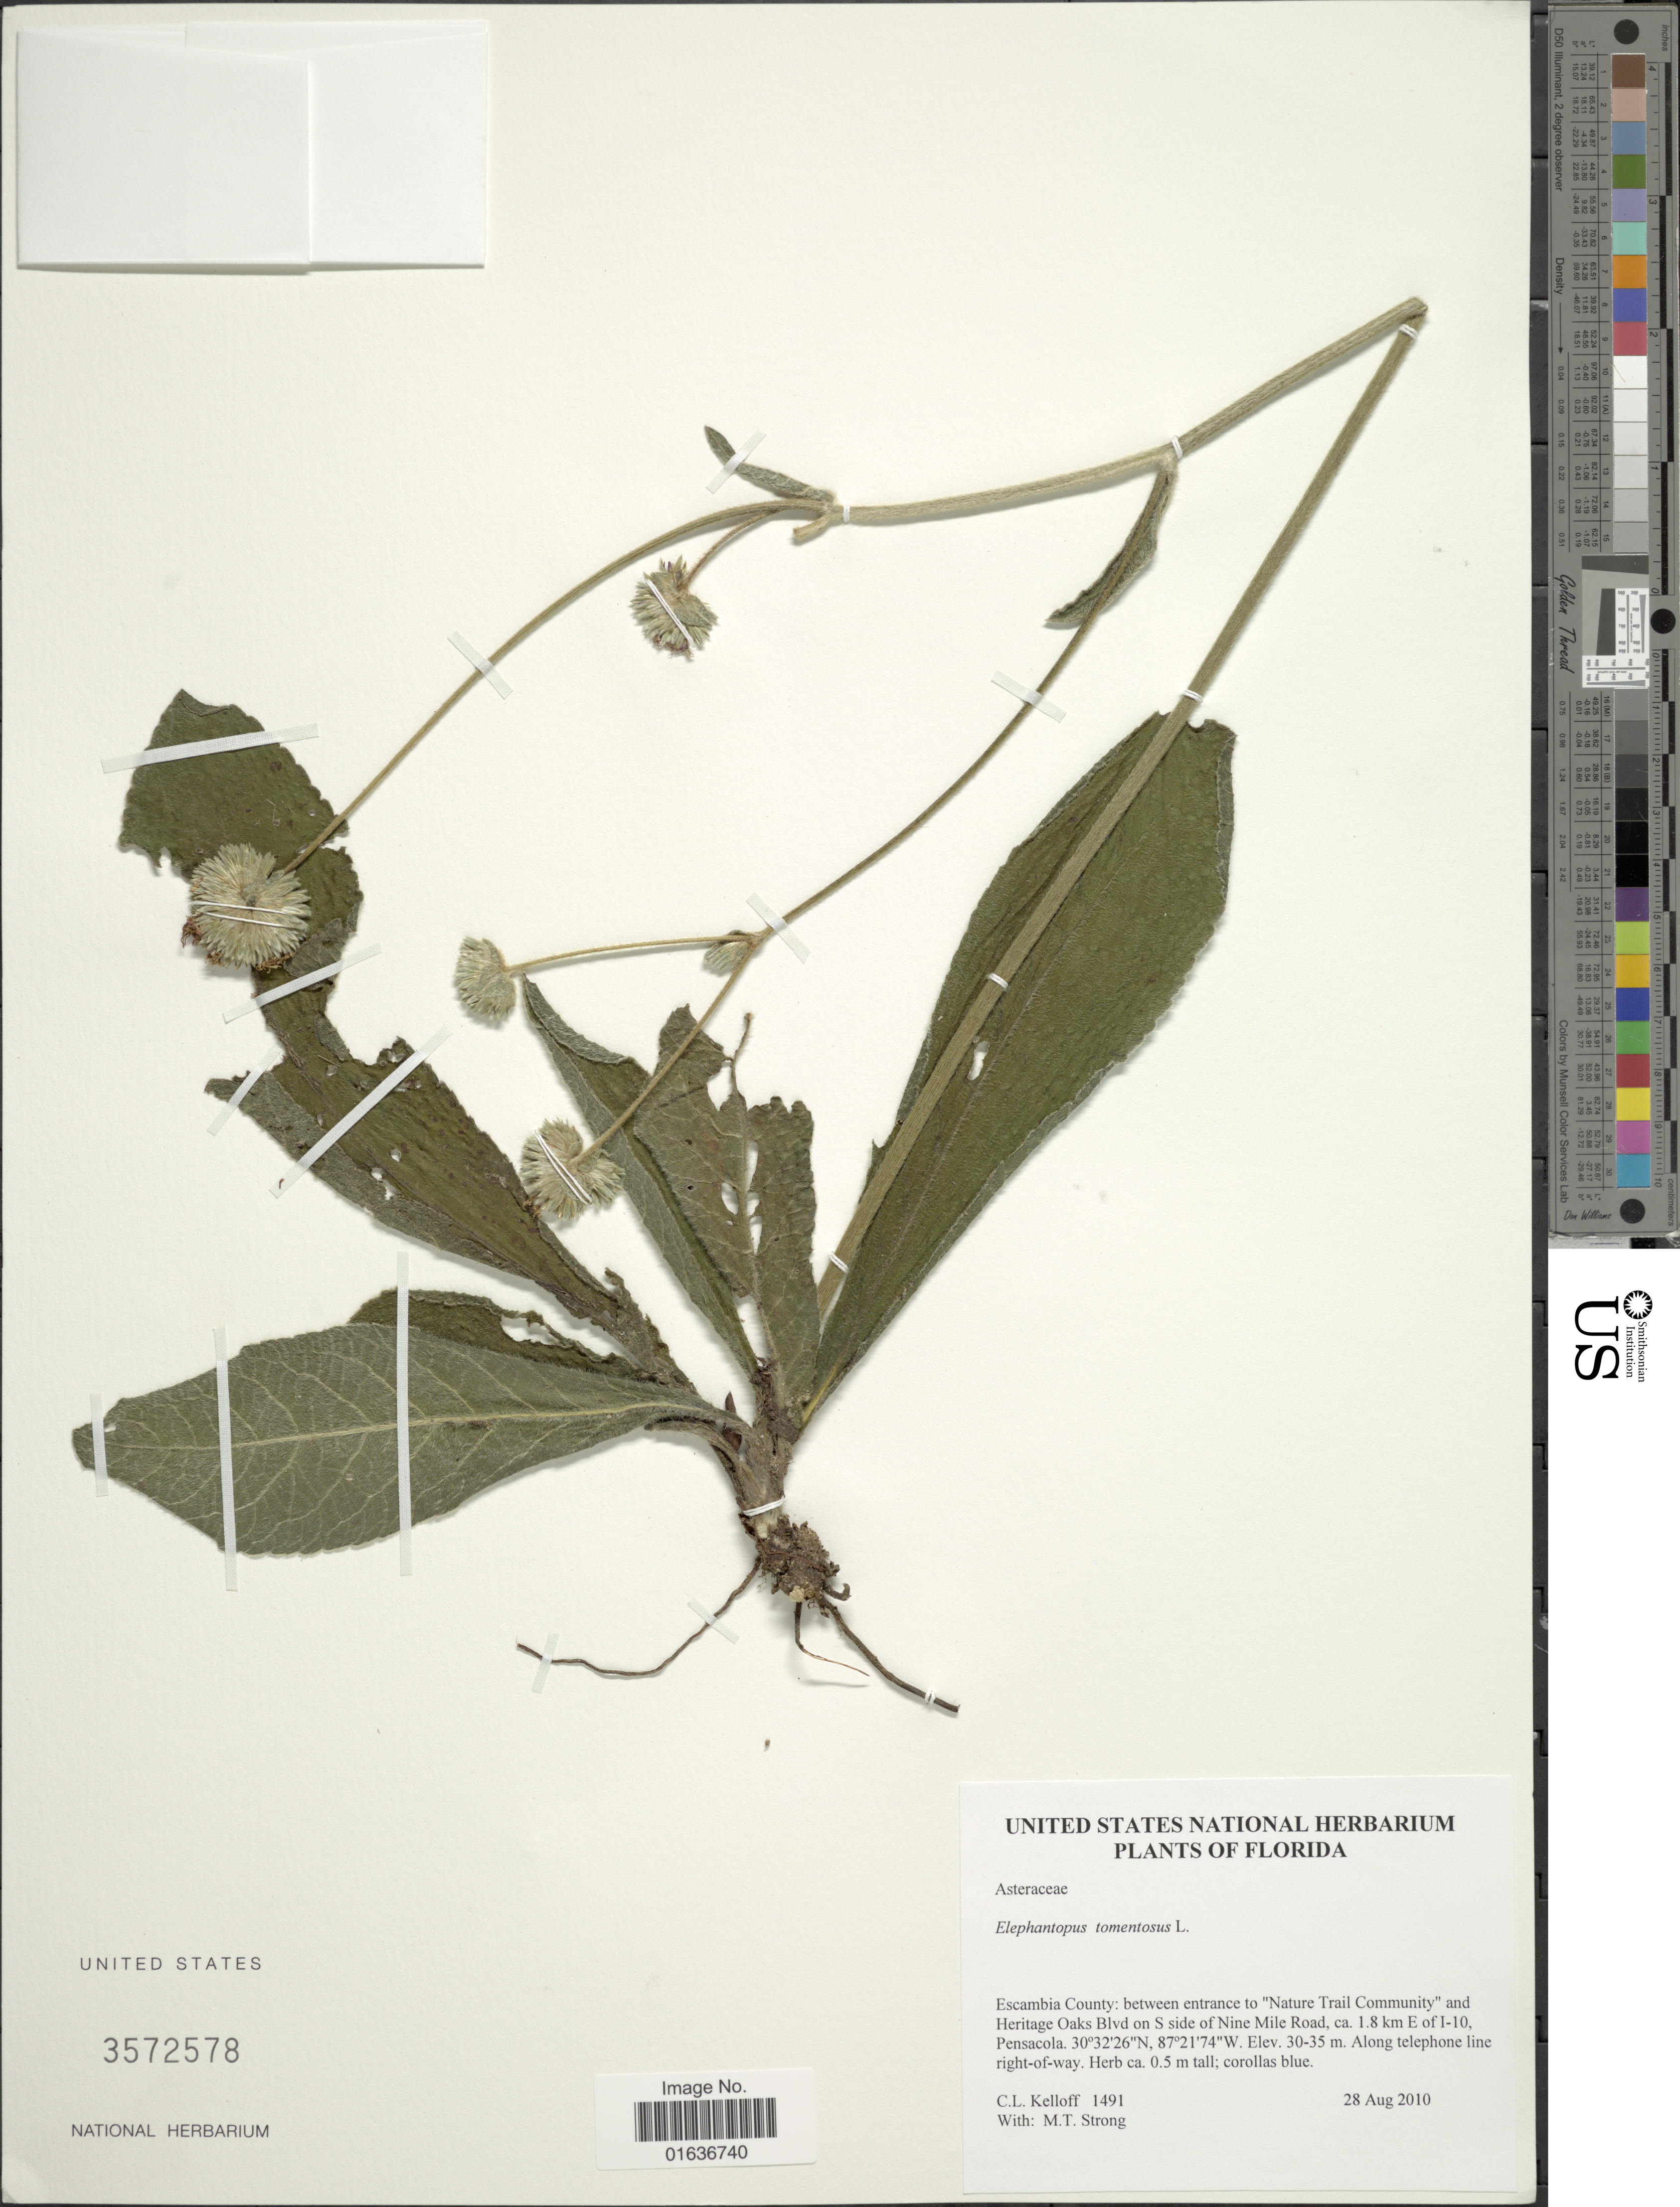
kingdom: Plantae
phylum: Tracheophyta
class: Magnoliopsida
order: Asterales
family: Asteraceae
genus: Elephantopus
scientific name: Elephantopus tomentosus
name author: L.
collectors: C. L. Kelloff & M. T. Strong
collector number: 1491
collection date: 2010-08-28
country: United States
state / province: Florida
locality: Escambia County: between entrance to "Nature Trail Community" and Heritage Oaks Blvd on S side of Nine Mile Road, ca. 1.8 km E of I-10, Pensacola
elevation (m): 30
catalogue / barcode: US 3572578